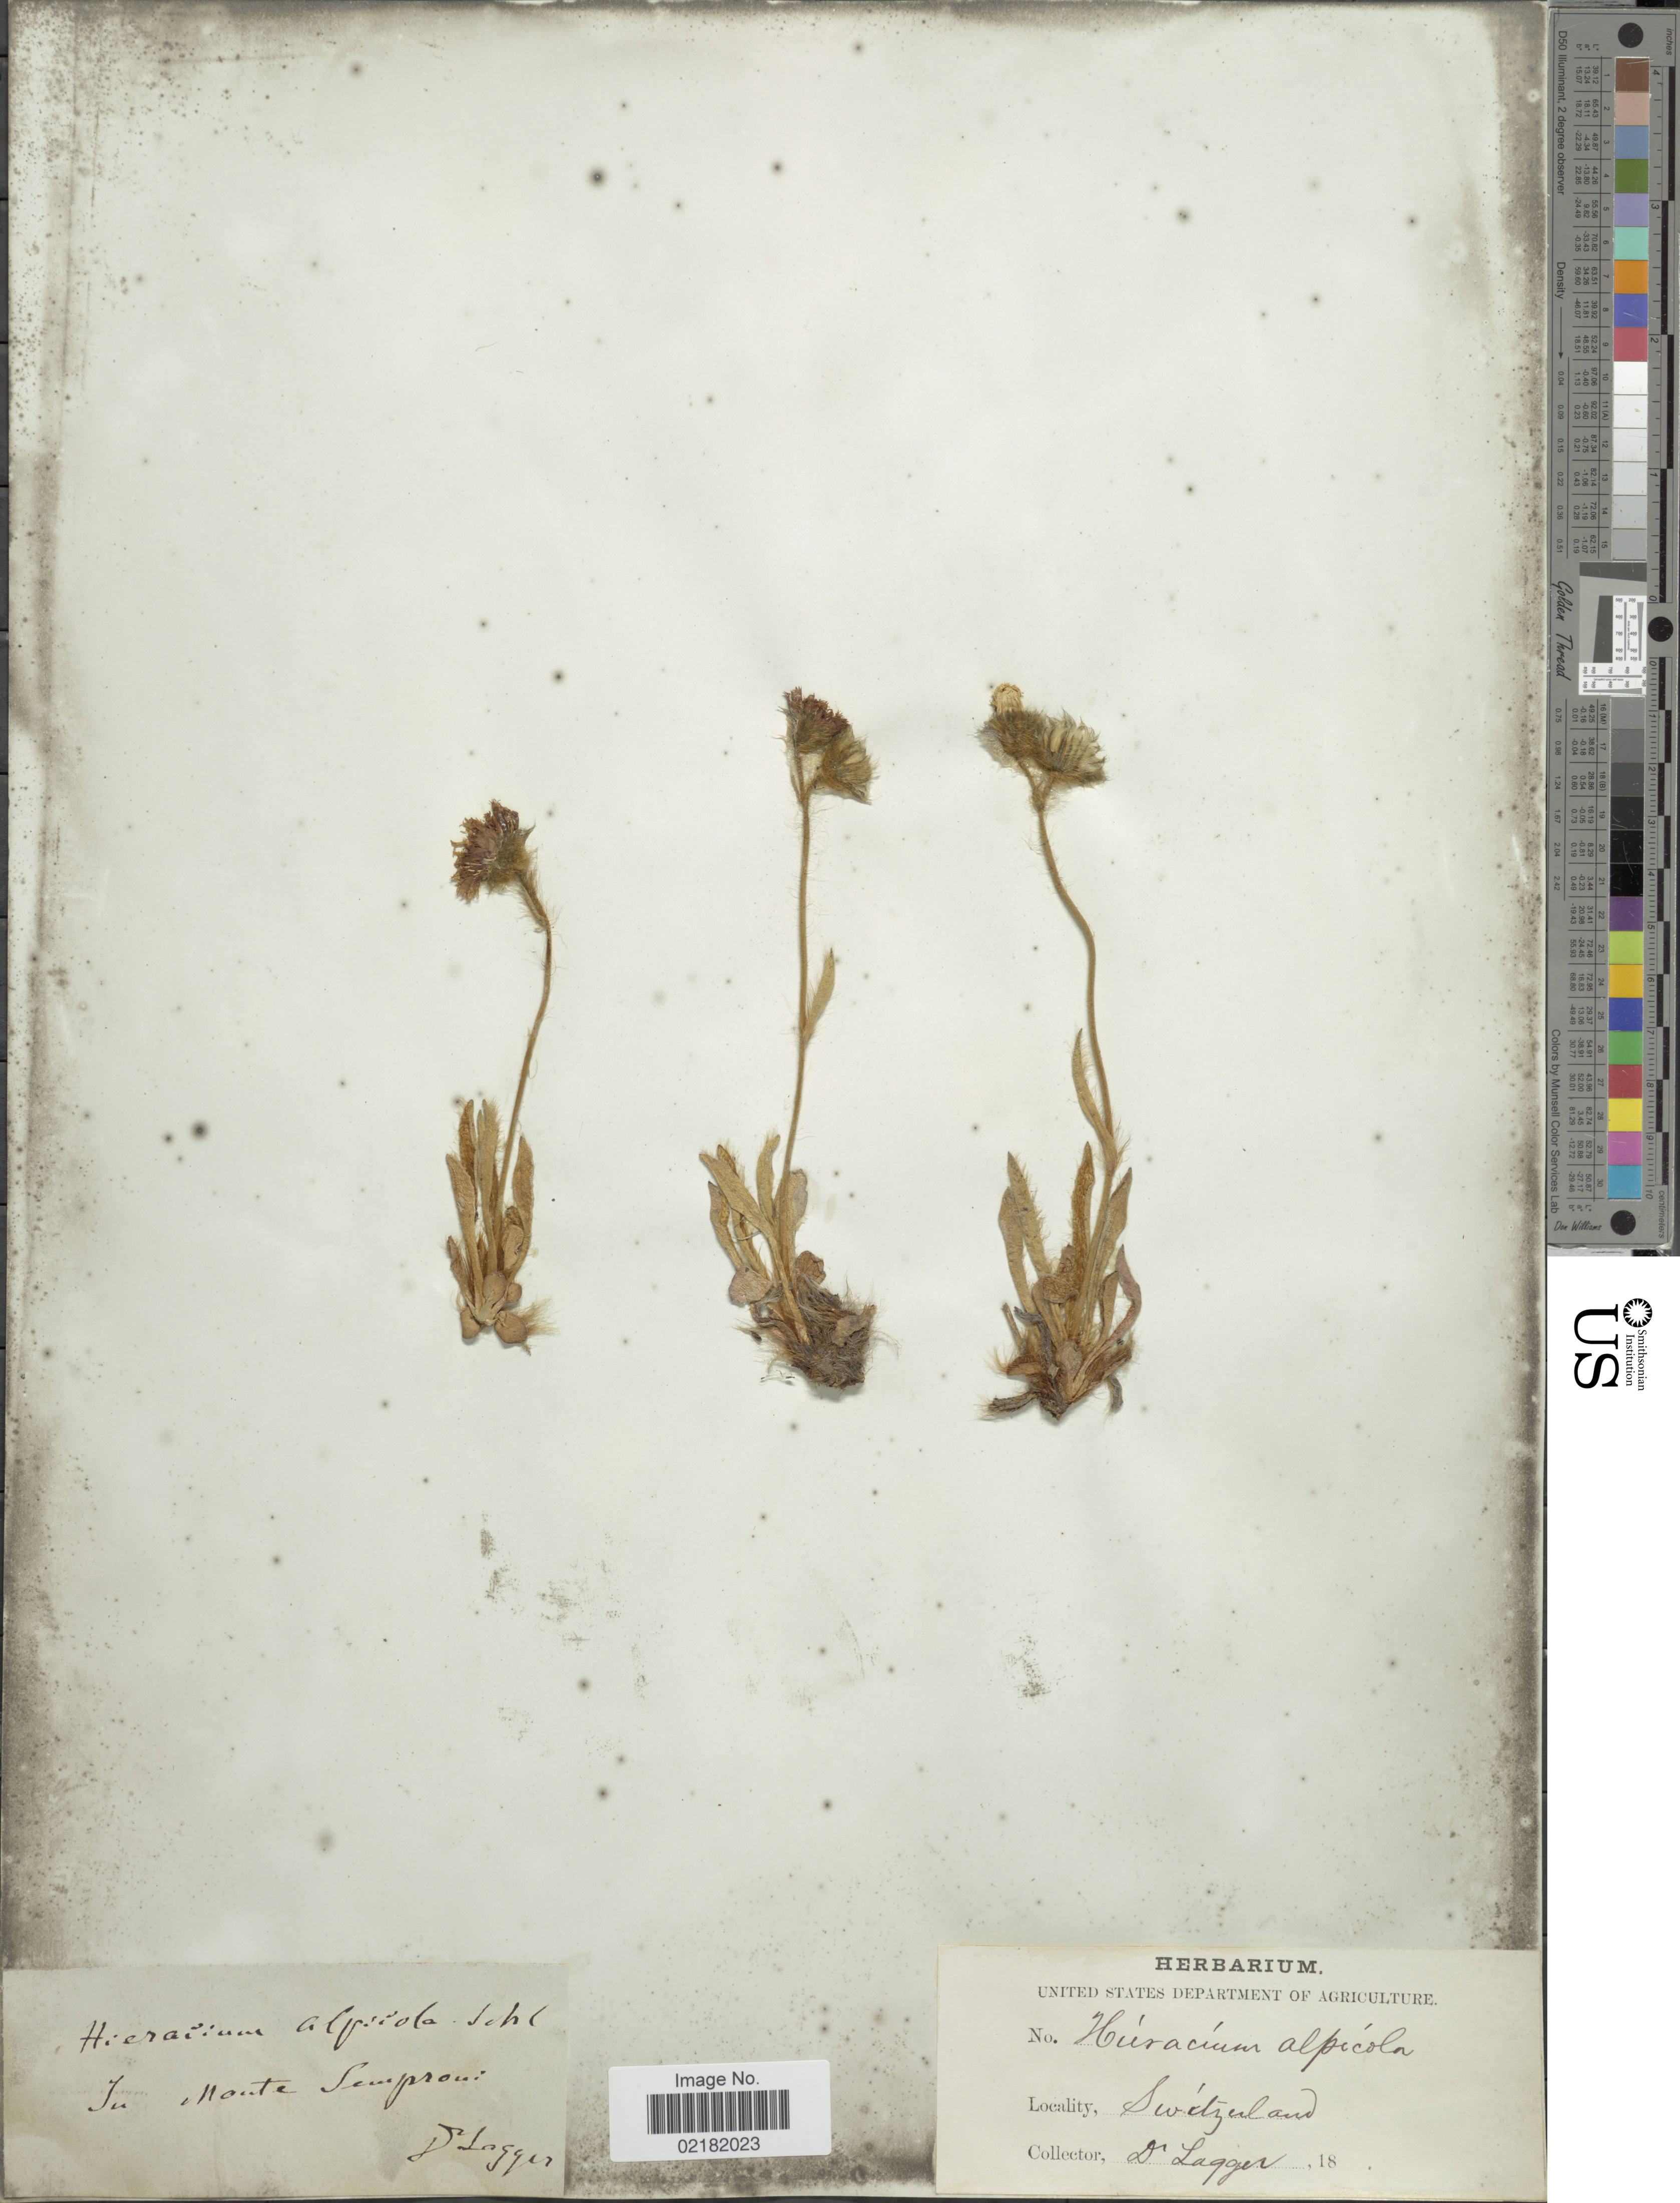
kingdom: Plantae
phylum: Tracheophyta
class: Magnoliopsida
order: Asterales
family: Asteraceae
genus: Hieracium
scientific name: Hieracium alpicola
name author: Steud. & Hochst.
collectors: F. J. Lagger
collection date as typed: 18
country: Switzerland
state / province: Valais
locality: In monte Sempione.